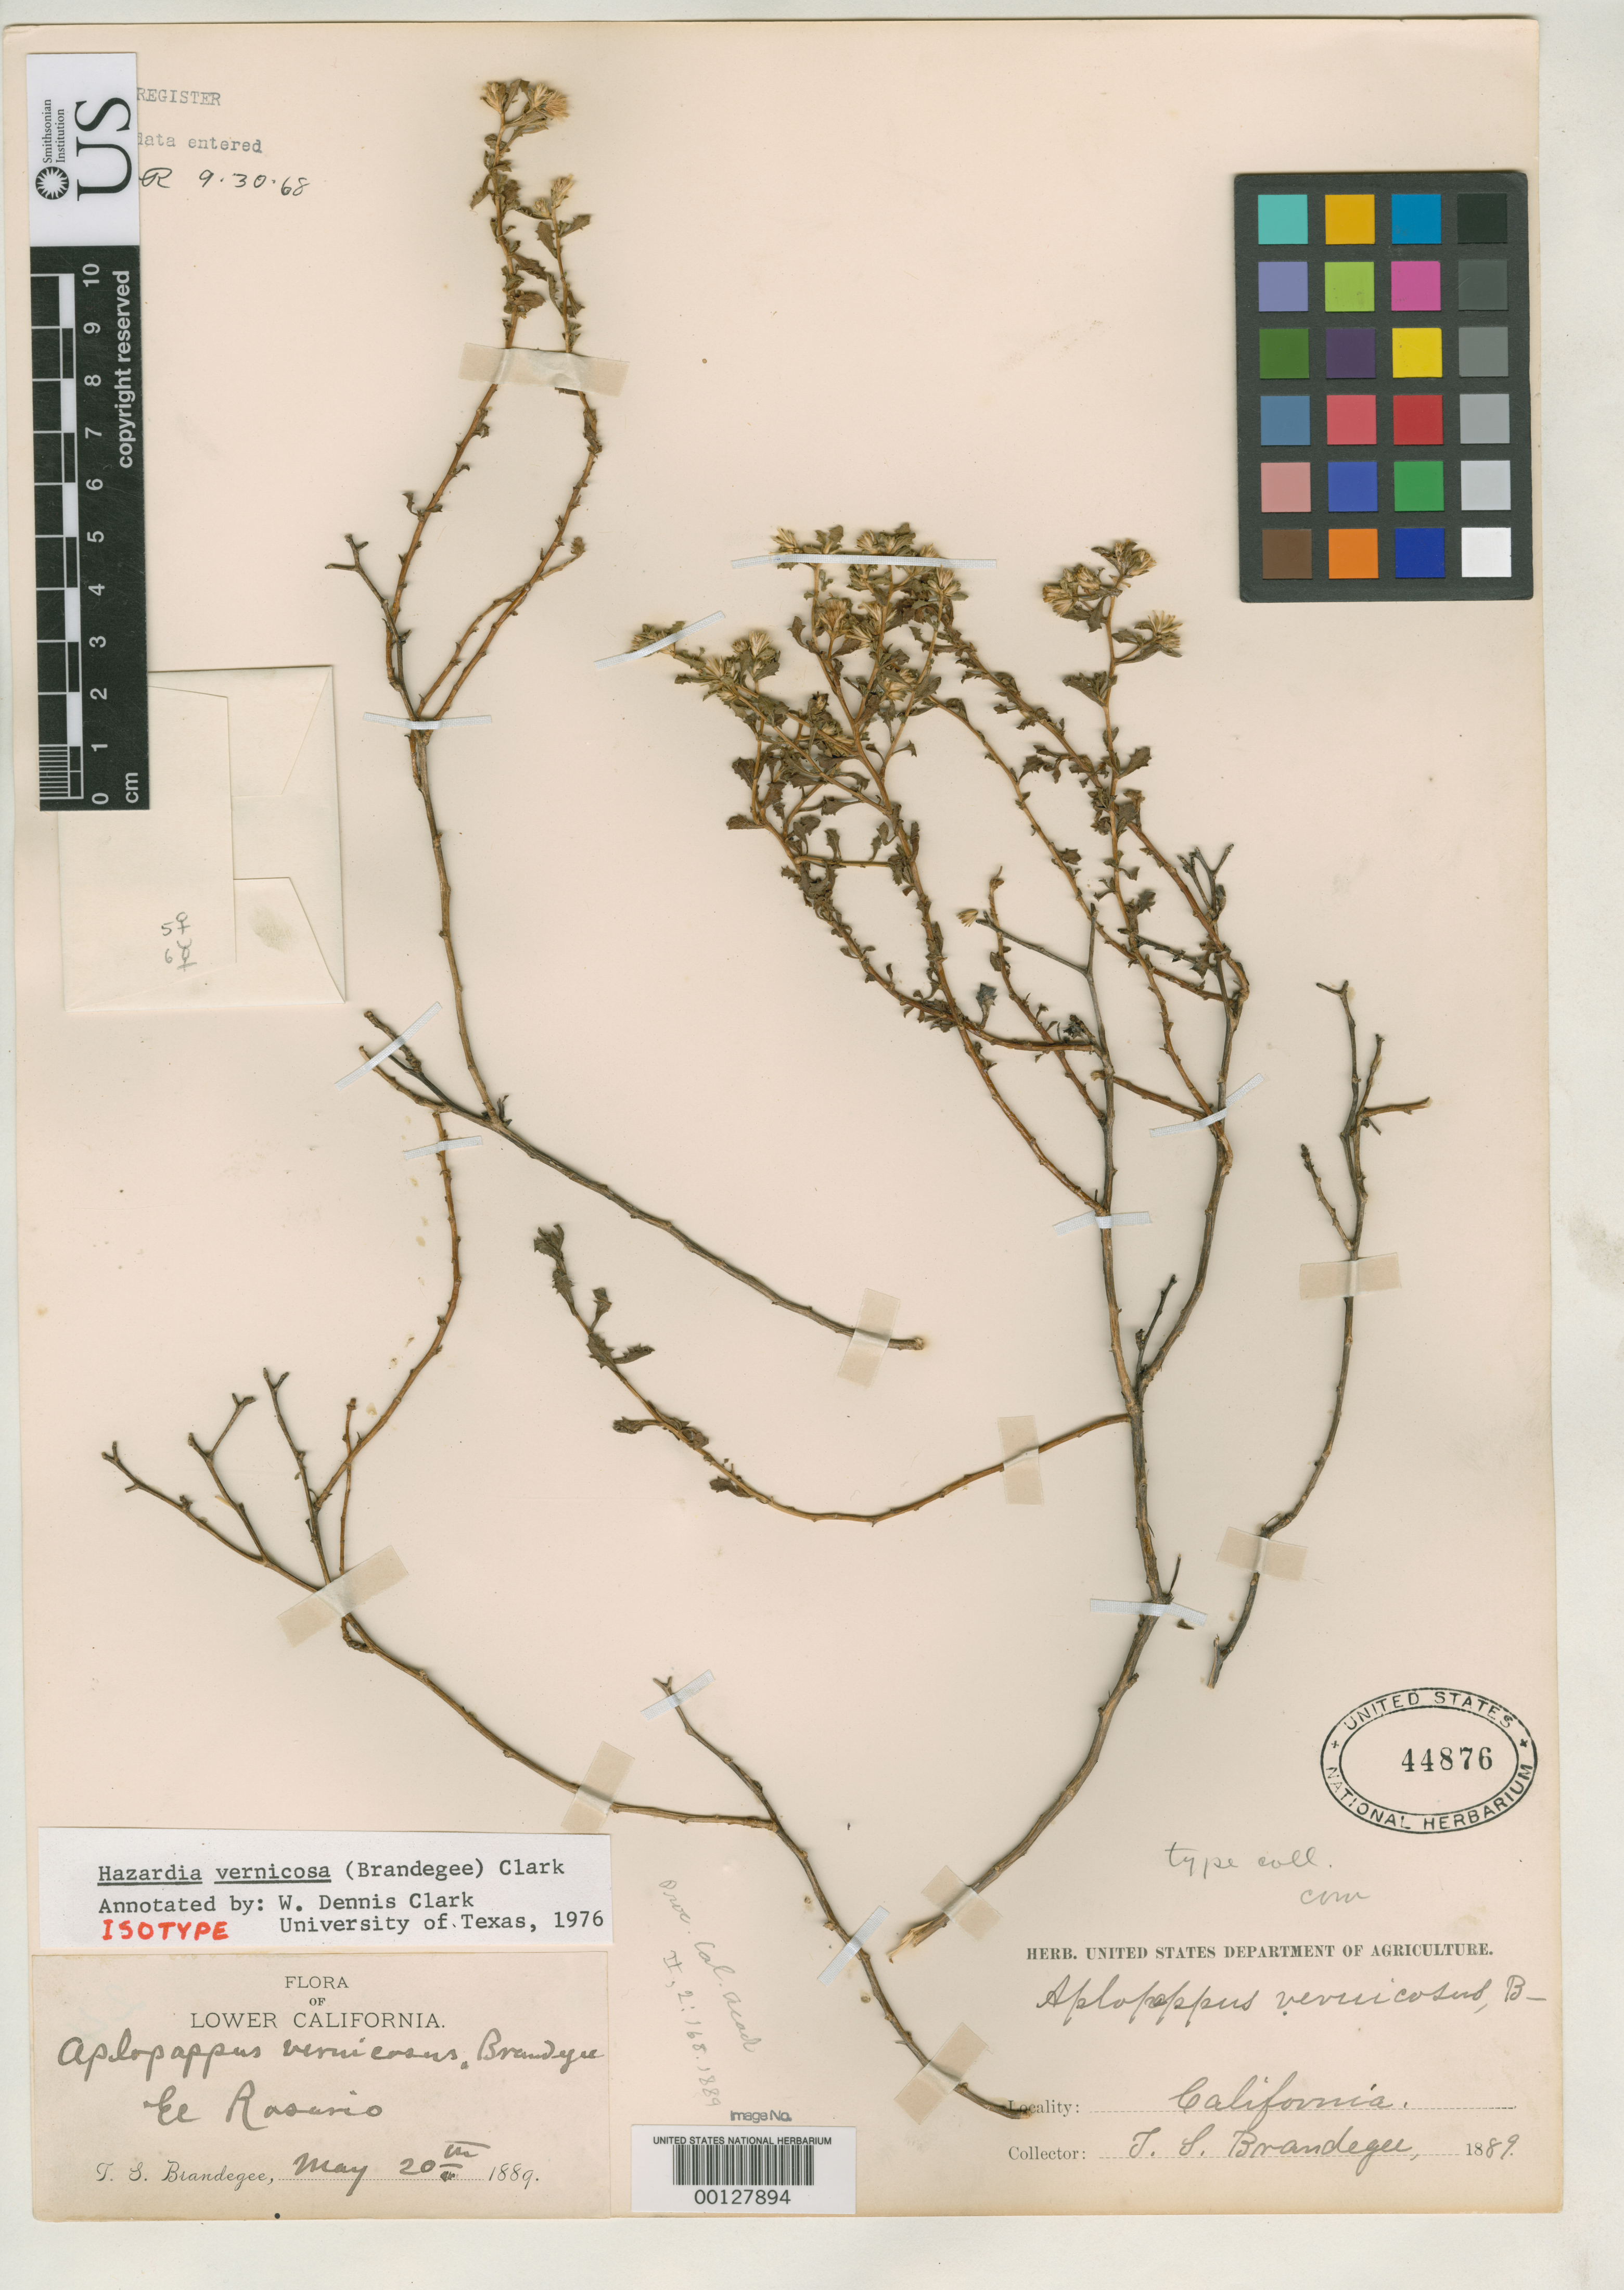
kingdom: Plantae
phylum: Tracheophyta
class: Magnoliopsida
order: Asterales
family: Asteraceae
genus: Haplopappus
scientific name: Haplopappus vernicosus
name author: Brandegee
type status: Type Collection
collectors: T. S. Brandegee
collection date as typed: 20 May 1889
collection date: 1889-05-20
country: Mexico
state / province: Baja California Norte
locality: El Rosaria.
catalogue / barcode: US 44876